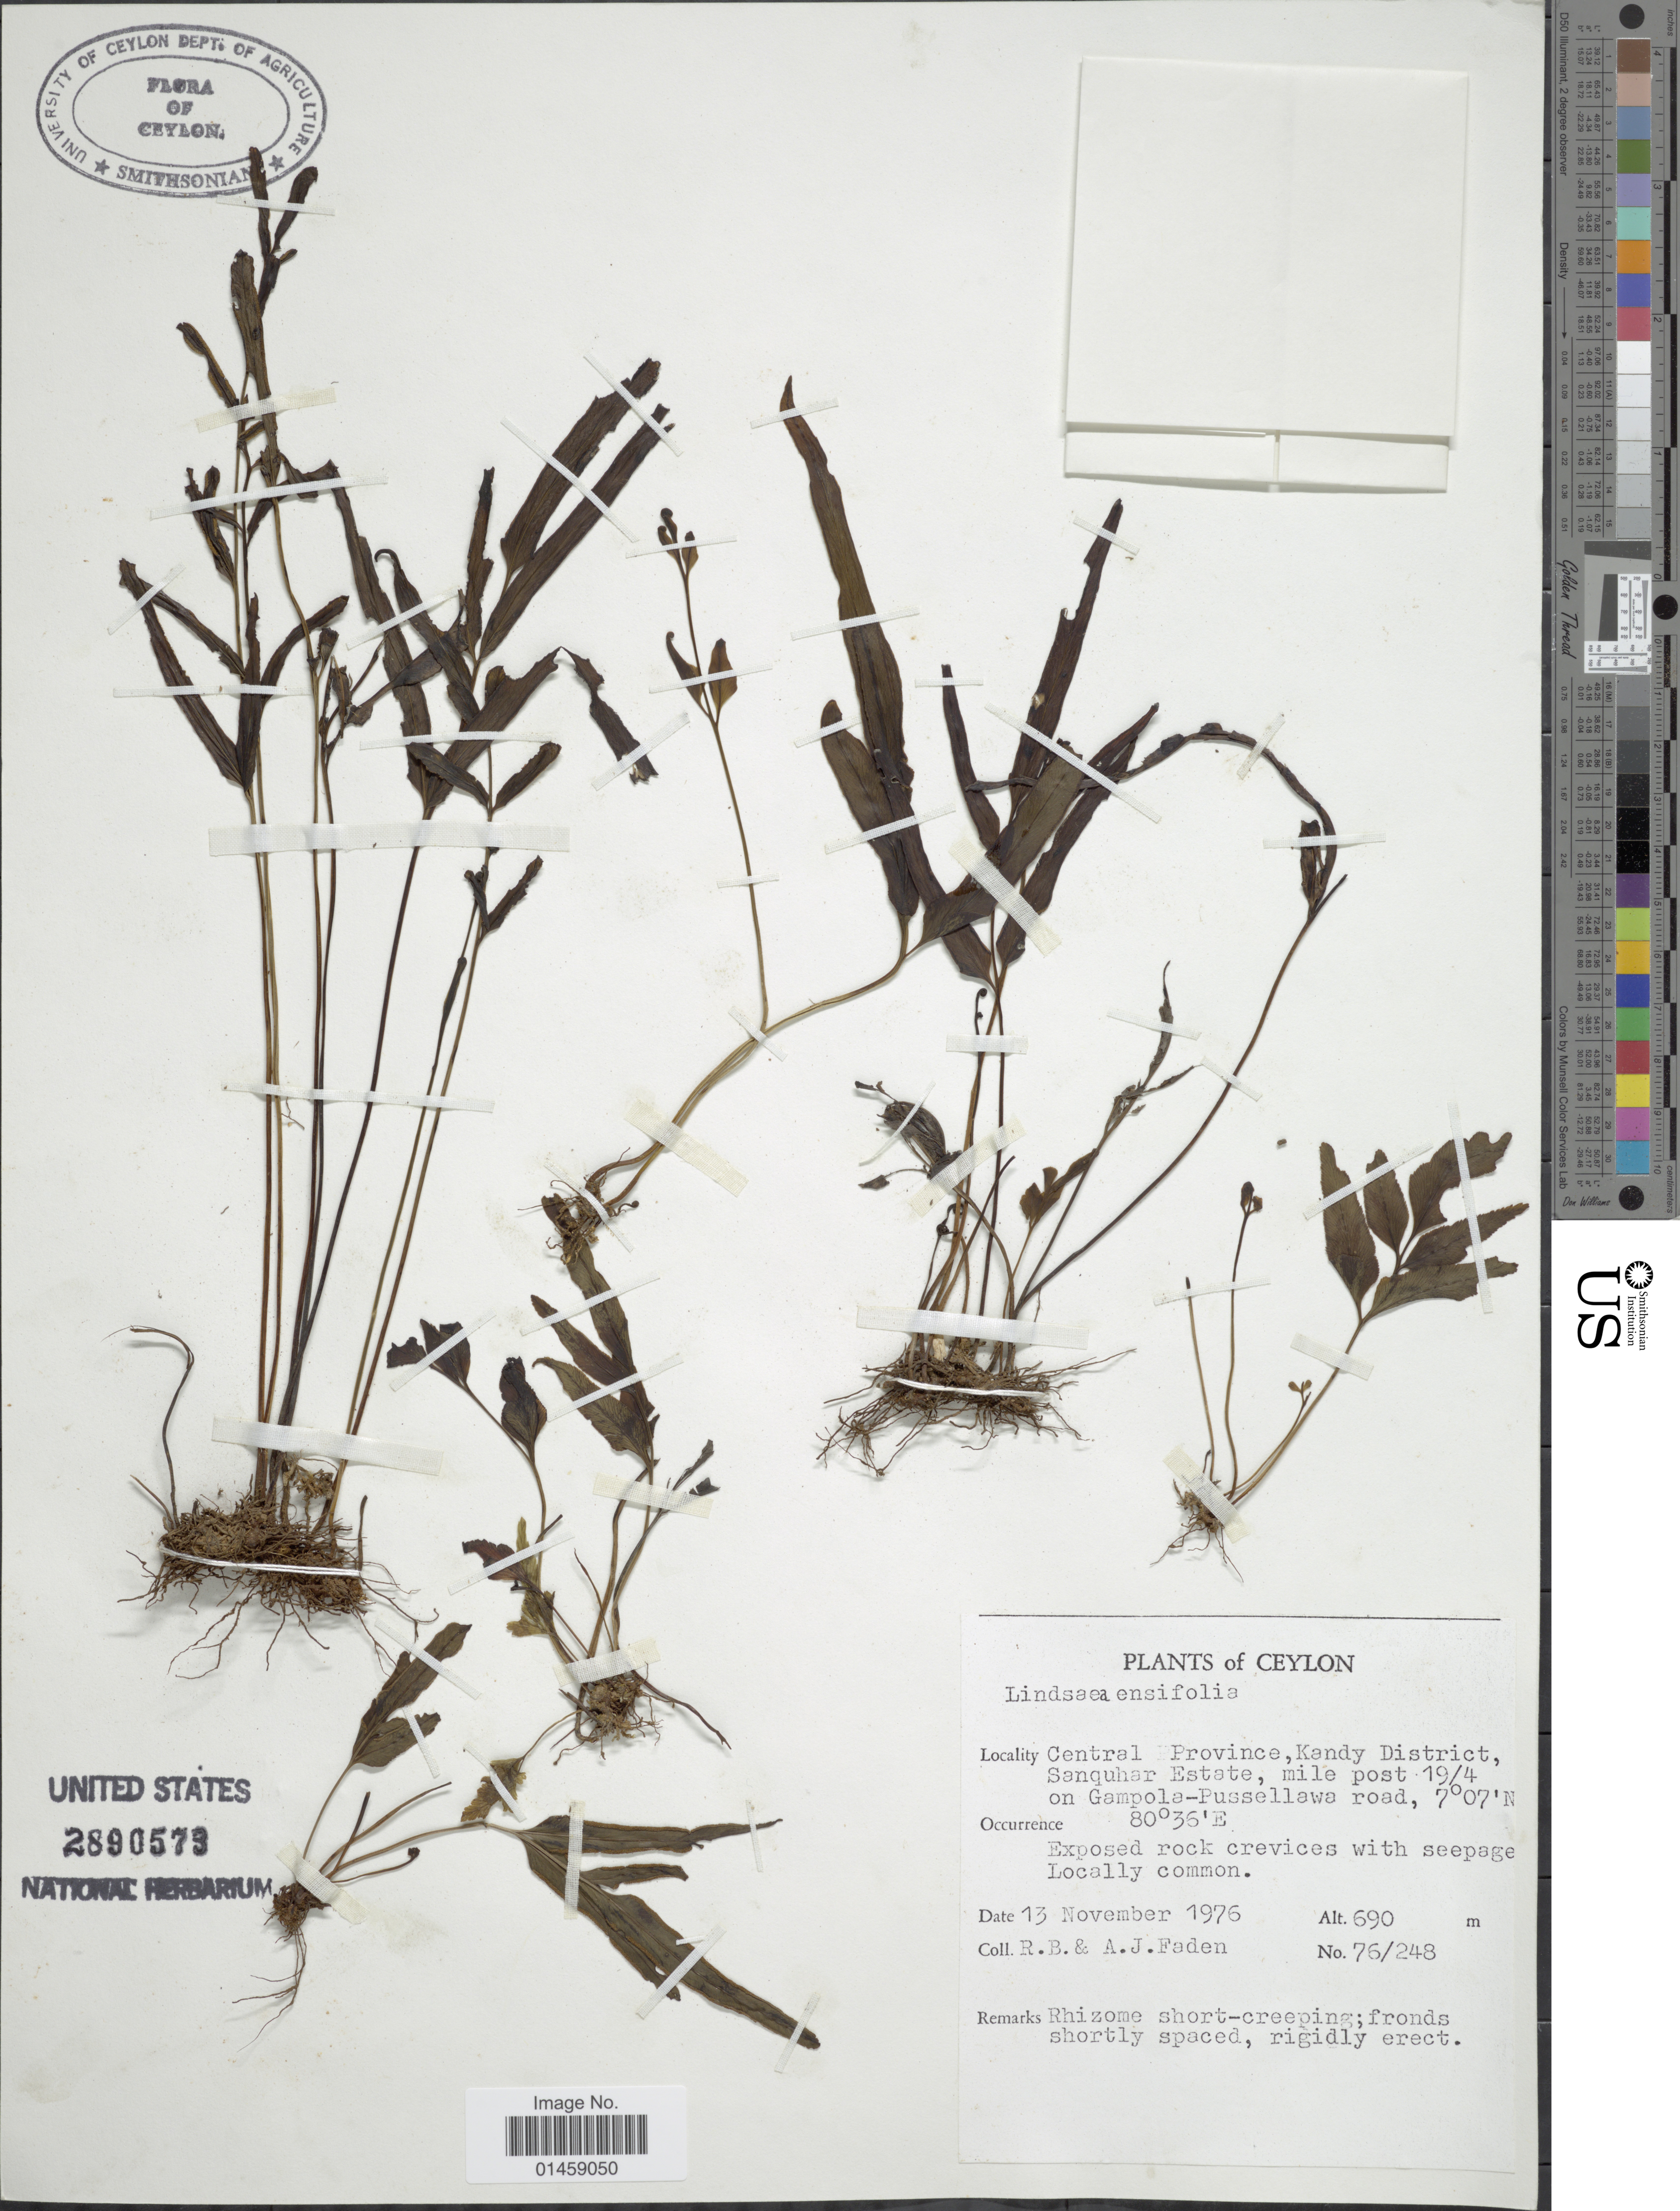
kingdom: Plantae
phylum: Tracheophyta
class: Polypodiopsida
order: Polypodiales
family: Lindsaeaceae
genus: Lindsaea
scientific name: Lindsaea ensifolia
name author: Sw.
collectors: R. B. Faden & A. J. Faden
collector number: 76/248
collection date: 1976-11-13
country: Sri Lanka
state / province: Central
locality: Ceylon, Central Province, Kandy District, Sanquhar Estate, mile post 19/4 on Gampola-Pussellawa road.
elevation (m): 690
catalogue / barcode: US 2890573